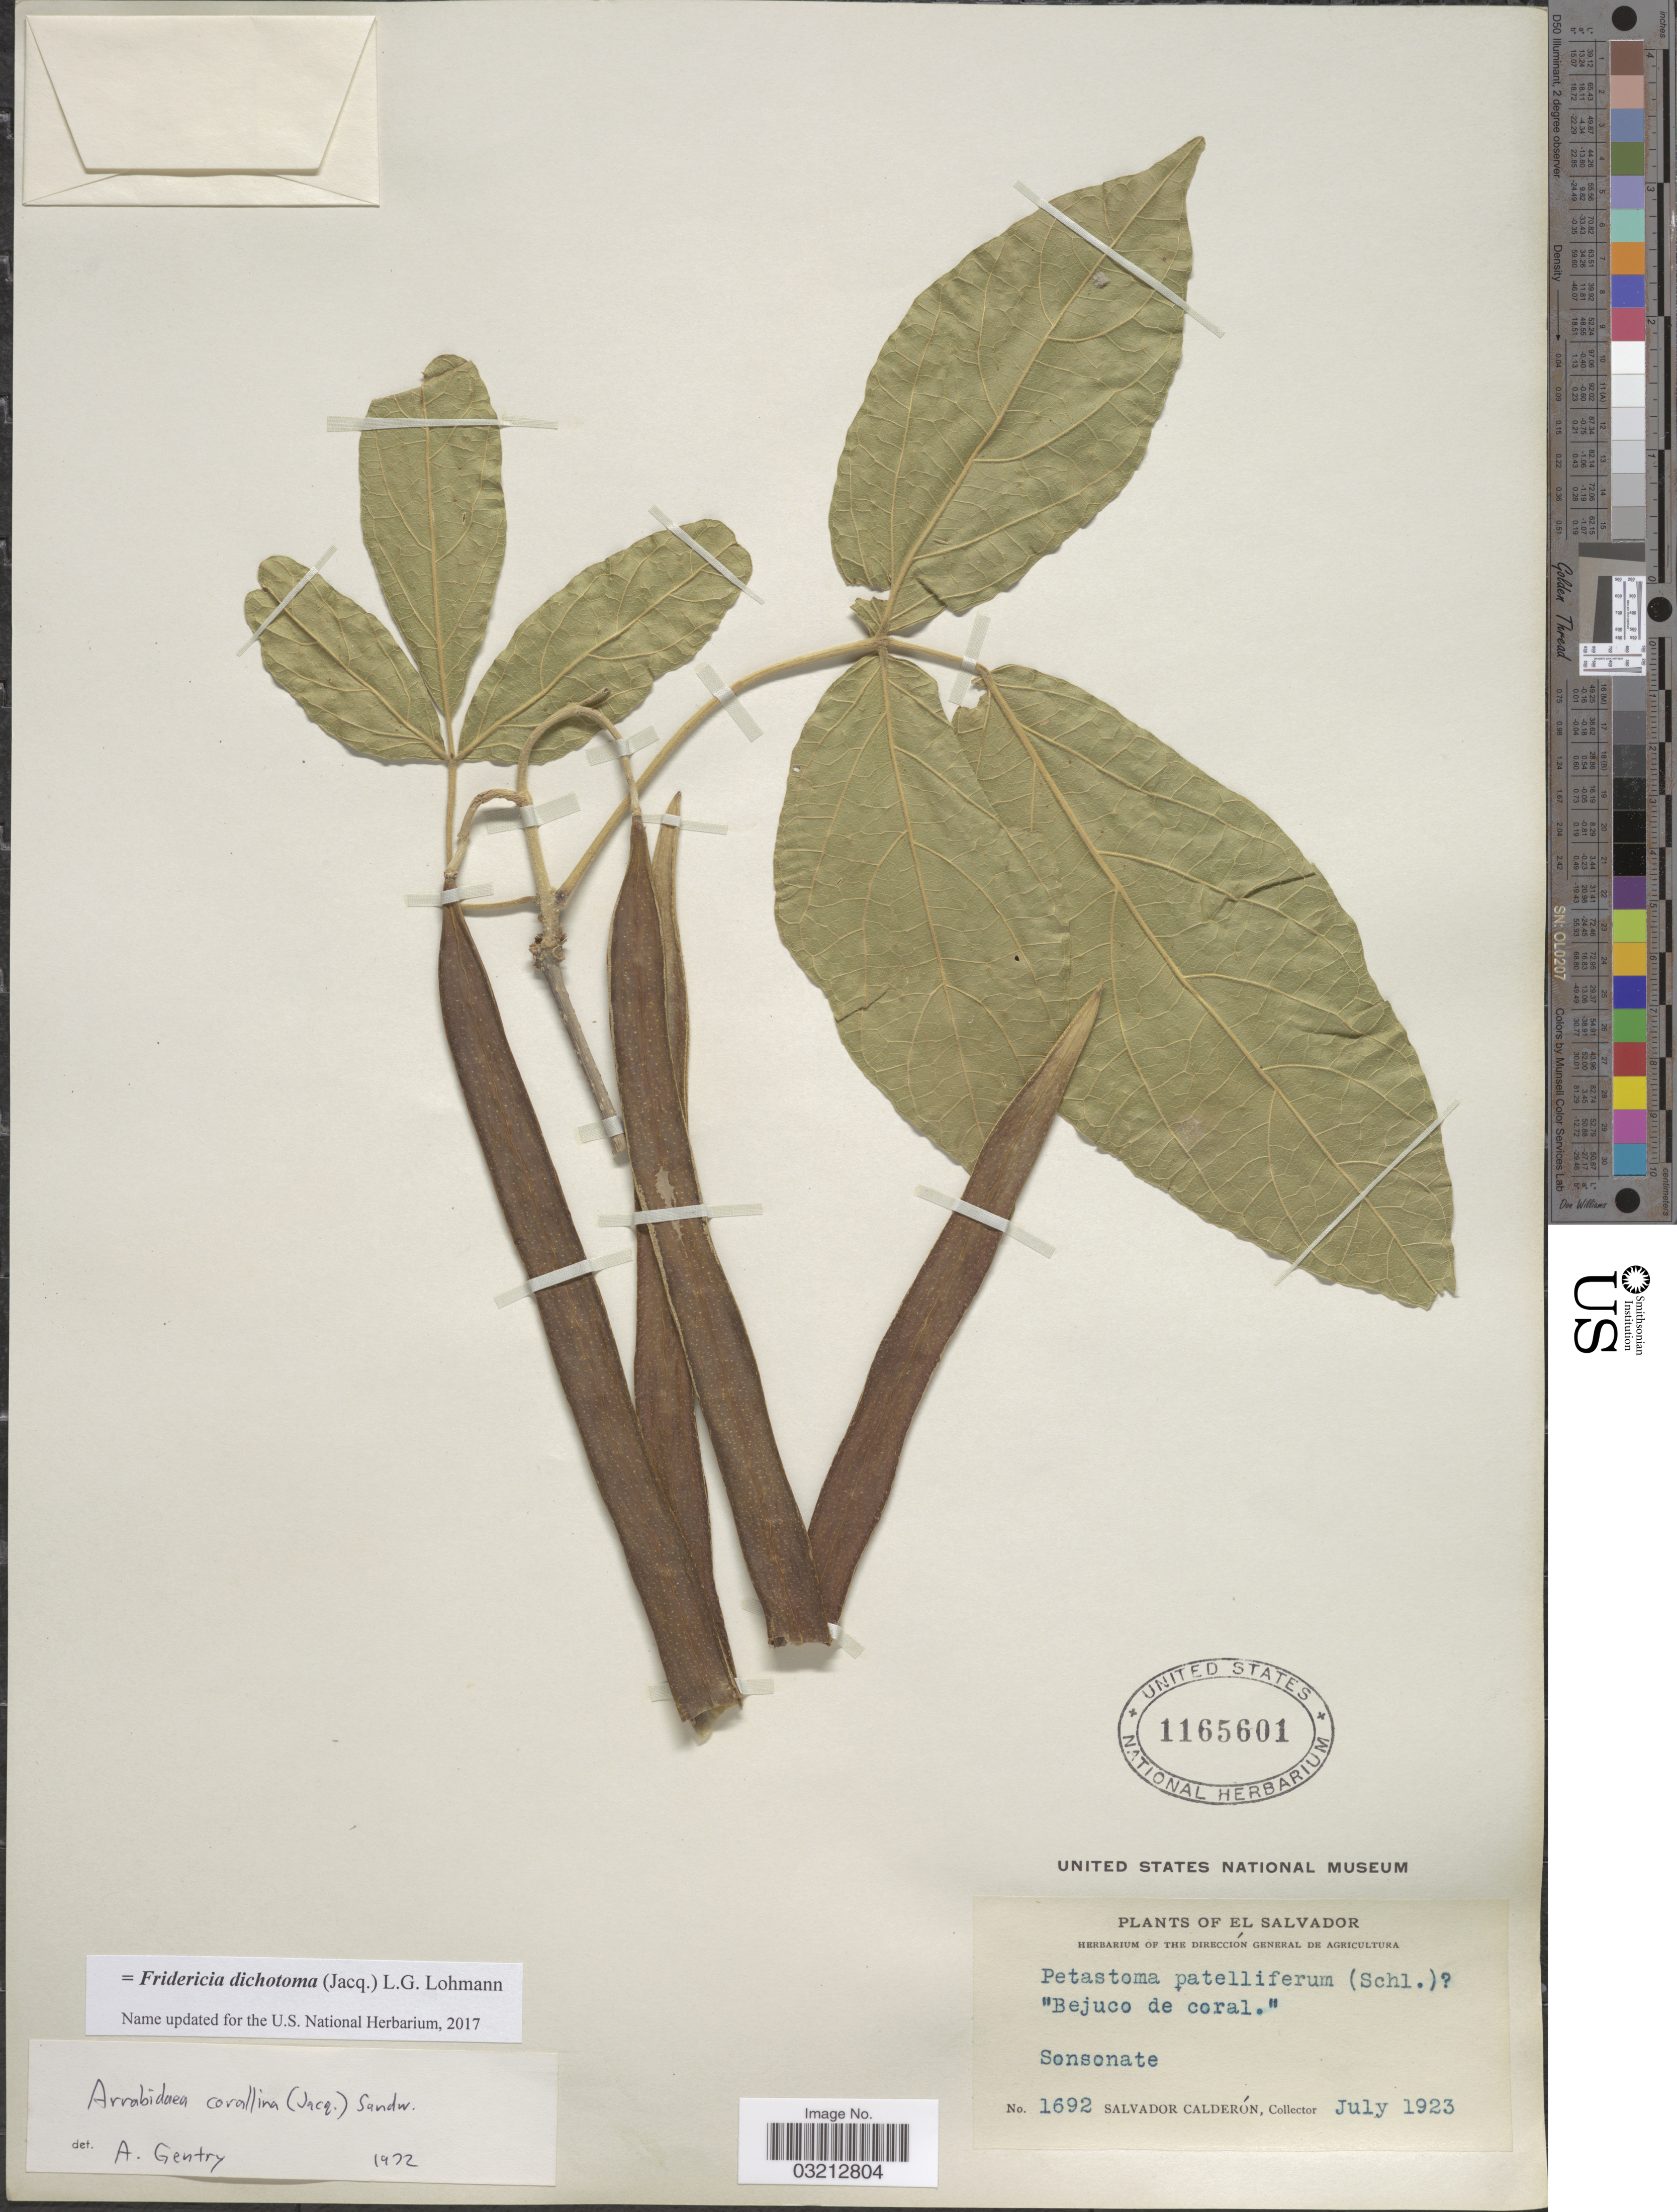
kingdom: Plantae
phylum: Tracheophyta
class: Magnoliopsida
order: Lamiales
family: Bignoniaceae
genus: Fridericia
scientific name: Fridericia dichotoma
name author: (Jacq.) L.G. Lohmann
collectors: S. Calderón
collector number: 1692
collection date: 1923-07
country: El Salvador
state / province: Sonsonate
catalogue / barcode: US 1165601